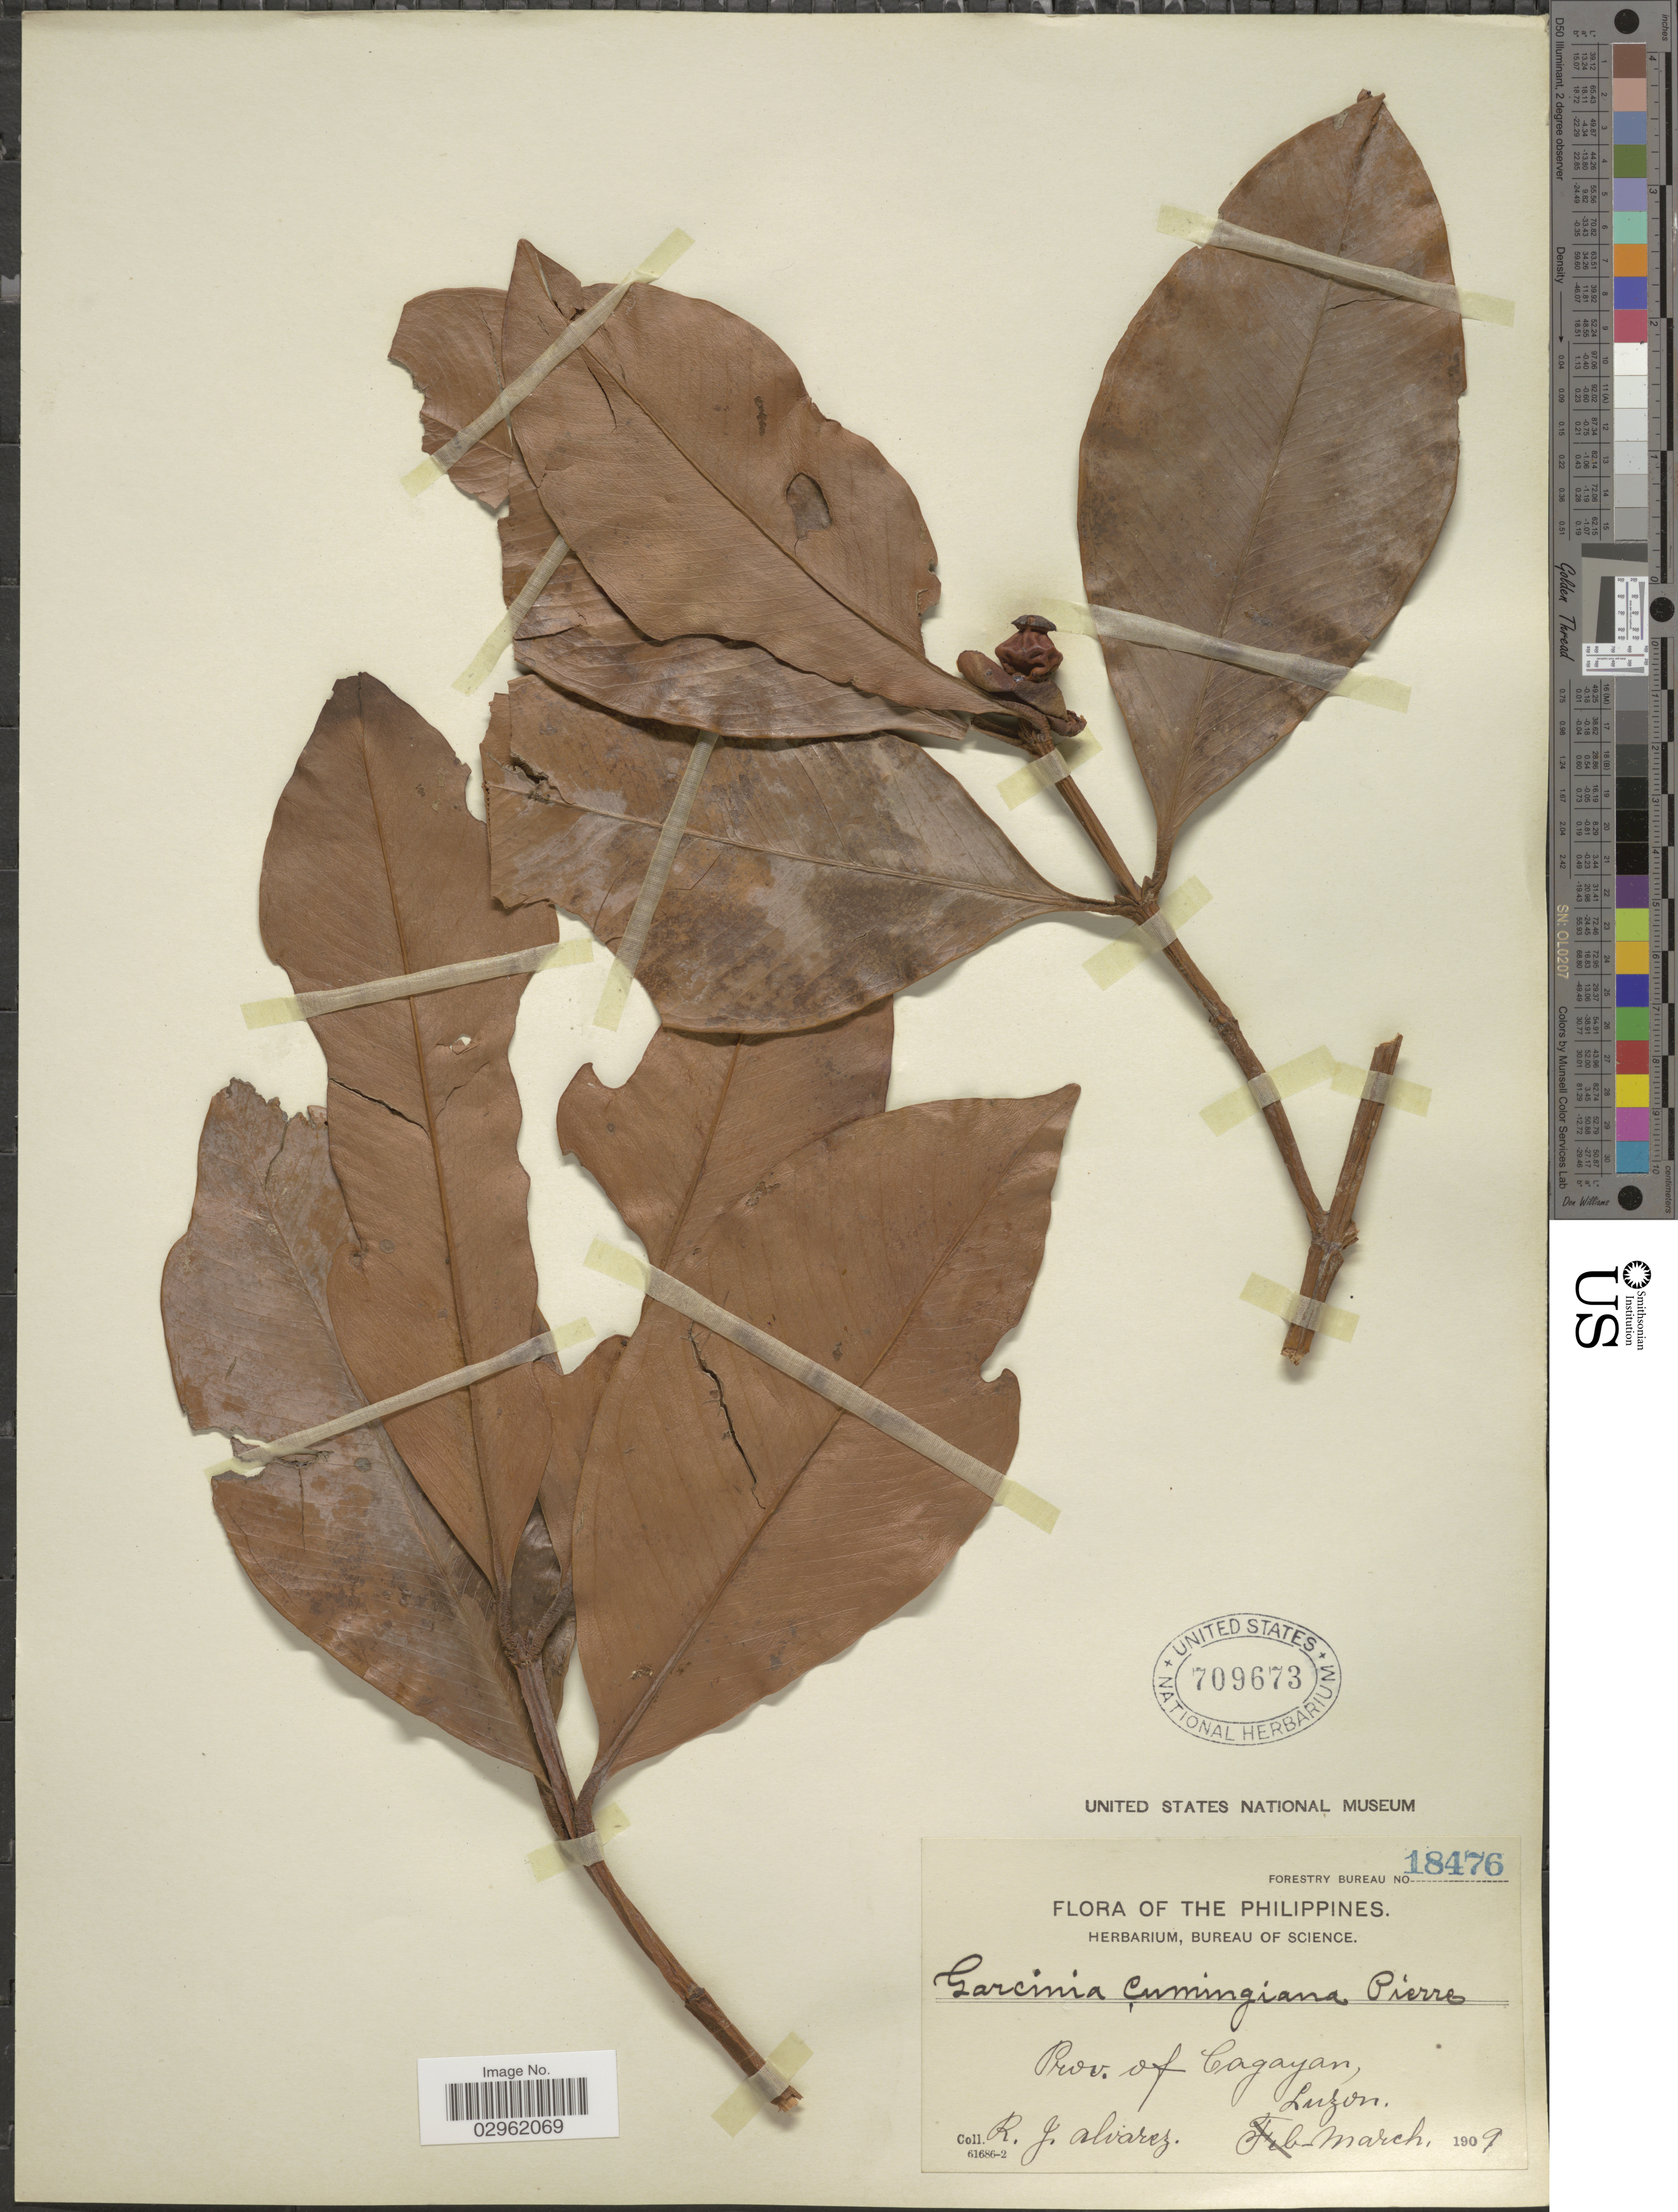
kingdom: Plantae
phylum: Tracheophyta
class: Magnoliopsida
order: Malpighiales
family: Clusiaceae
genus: Garcinia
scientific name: Garcinia cumingiana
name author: Pierre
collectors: R. Alvarez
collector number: Forestry Bureau 18476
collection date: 1909-03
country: Philippines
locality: Prov. of Cagayan. Luzon.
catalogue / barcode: US 709673